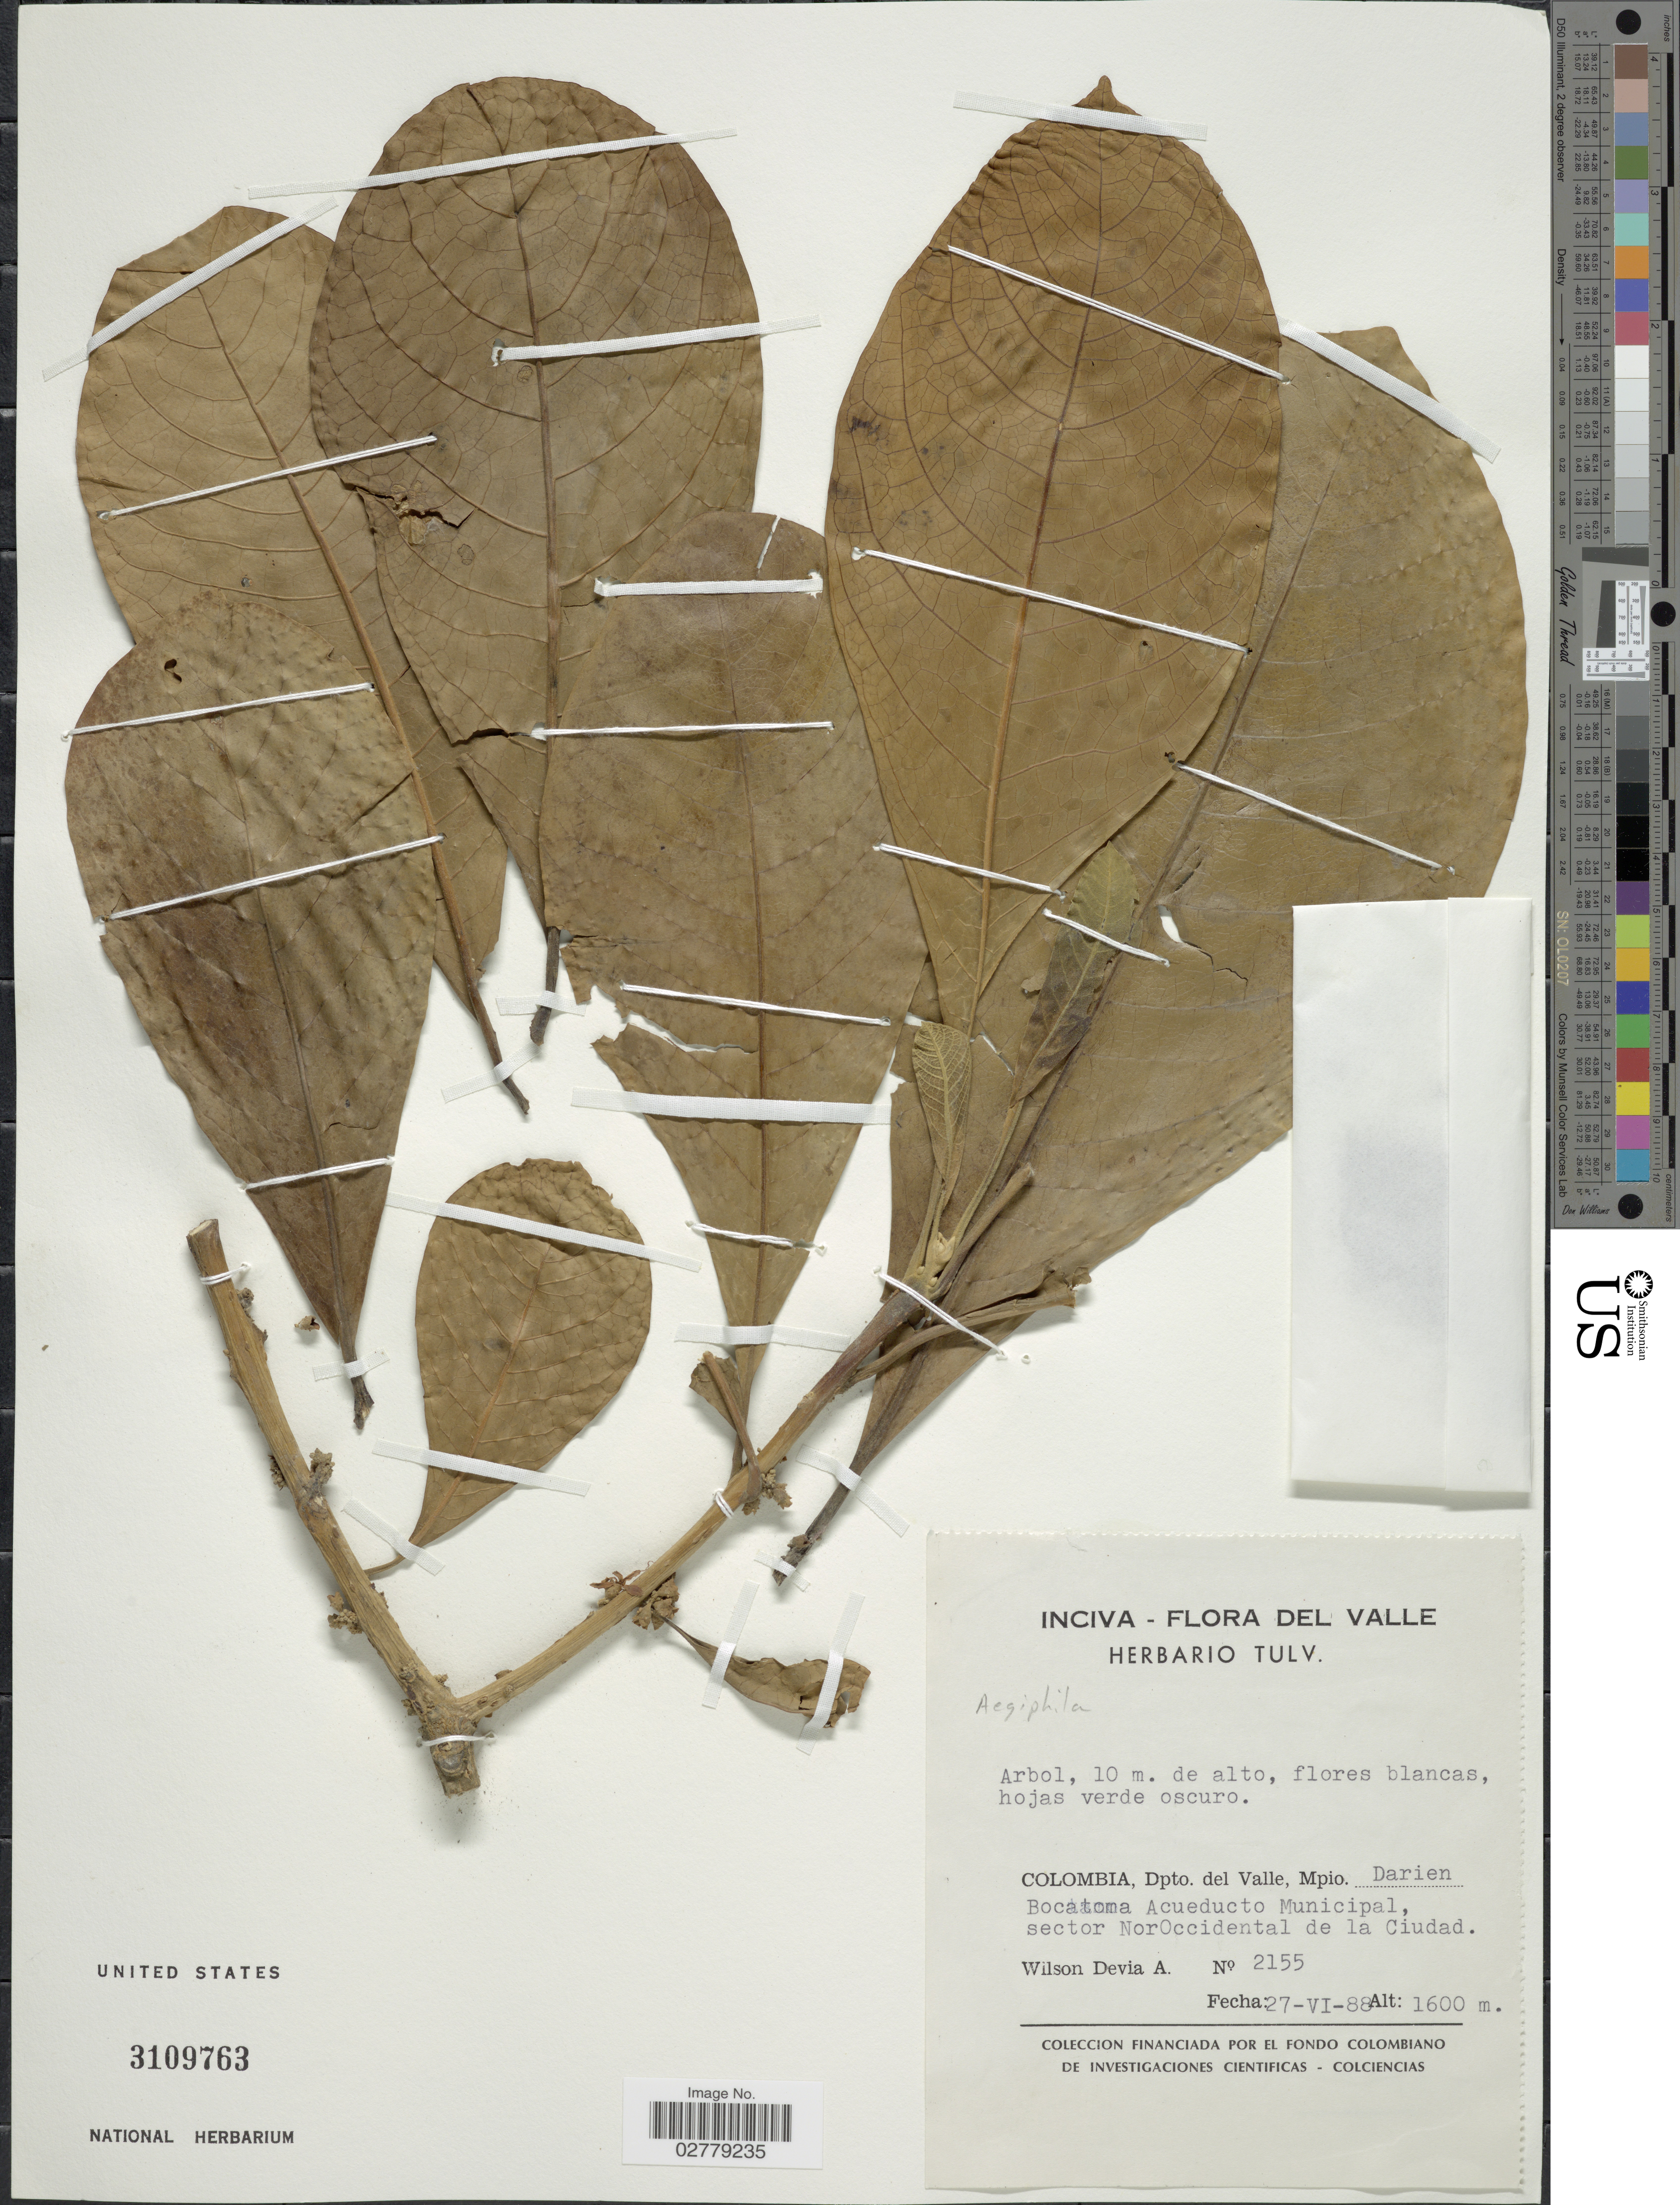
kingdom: Plantae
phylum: Tracheophyta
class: Magnoliopsida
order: Lamiales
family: Lamiaceae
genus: Aegiphila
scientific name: Aegiphila sp.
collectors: W. Devia A.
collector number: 2155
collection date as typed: Transcribed d/m/y: 27/6/88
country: Colombia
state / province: Valle del Cauca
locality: Dpto. del Valle, Mpio. Darien. Bocatoma Acueducto Municipal, sector NorOccidental de la Ciudad.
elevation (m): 1600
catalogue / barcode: US 3109763